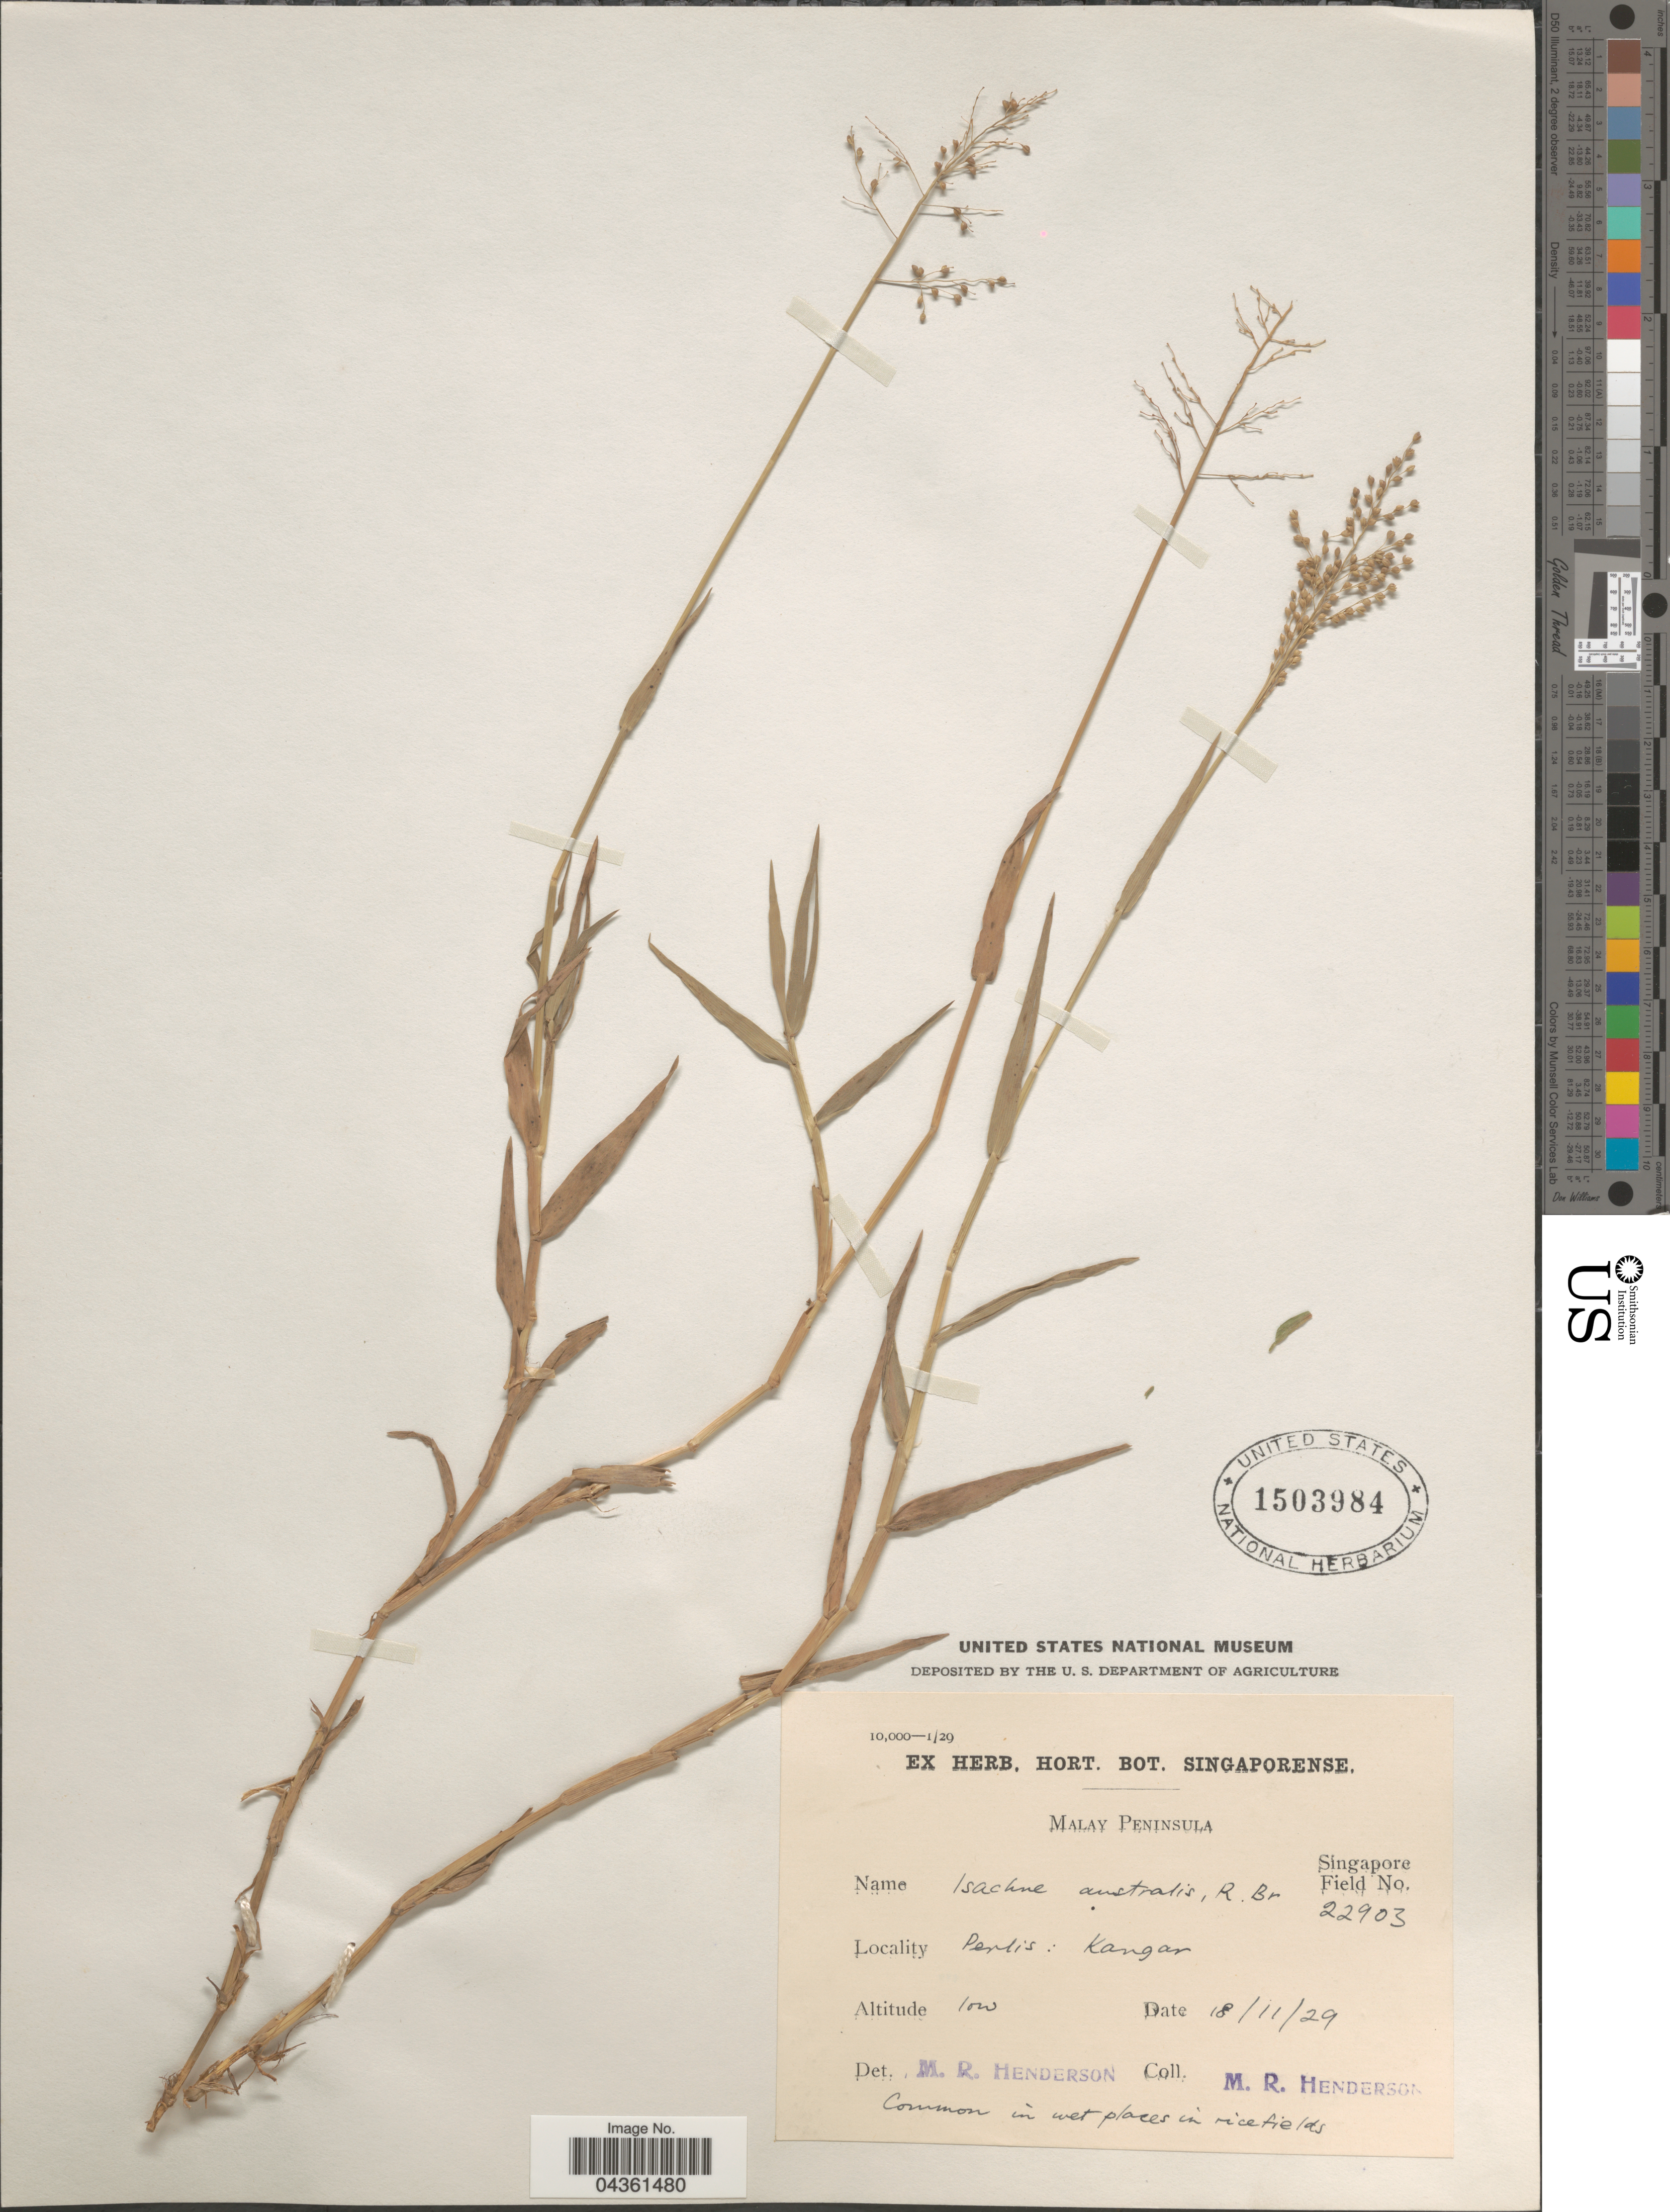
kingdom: Plantae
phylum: Tracheophyta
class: Liliopsida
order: Poales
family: Poaceae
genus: Isachne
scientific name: Isachne globosa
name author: (Thunb.) Kuntze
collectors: M. Henderson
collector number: Singapore Field 22903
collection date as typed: Transcribed d/m/y: 18/11/29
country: Malaysia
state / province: Perlis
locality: Malaya Peninsula. Kangar.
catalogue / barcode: US 1503984